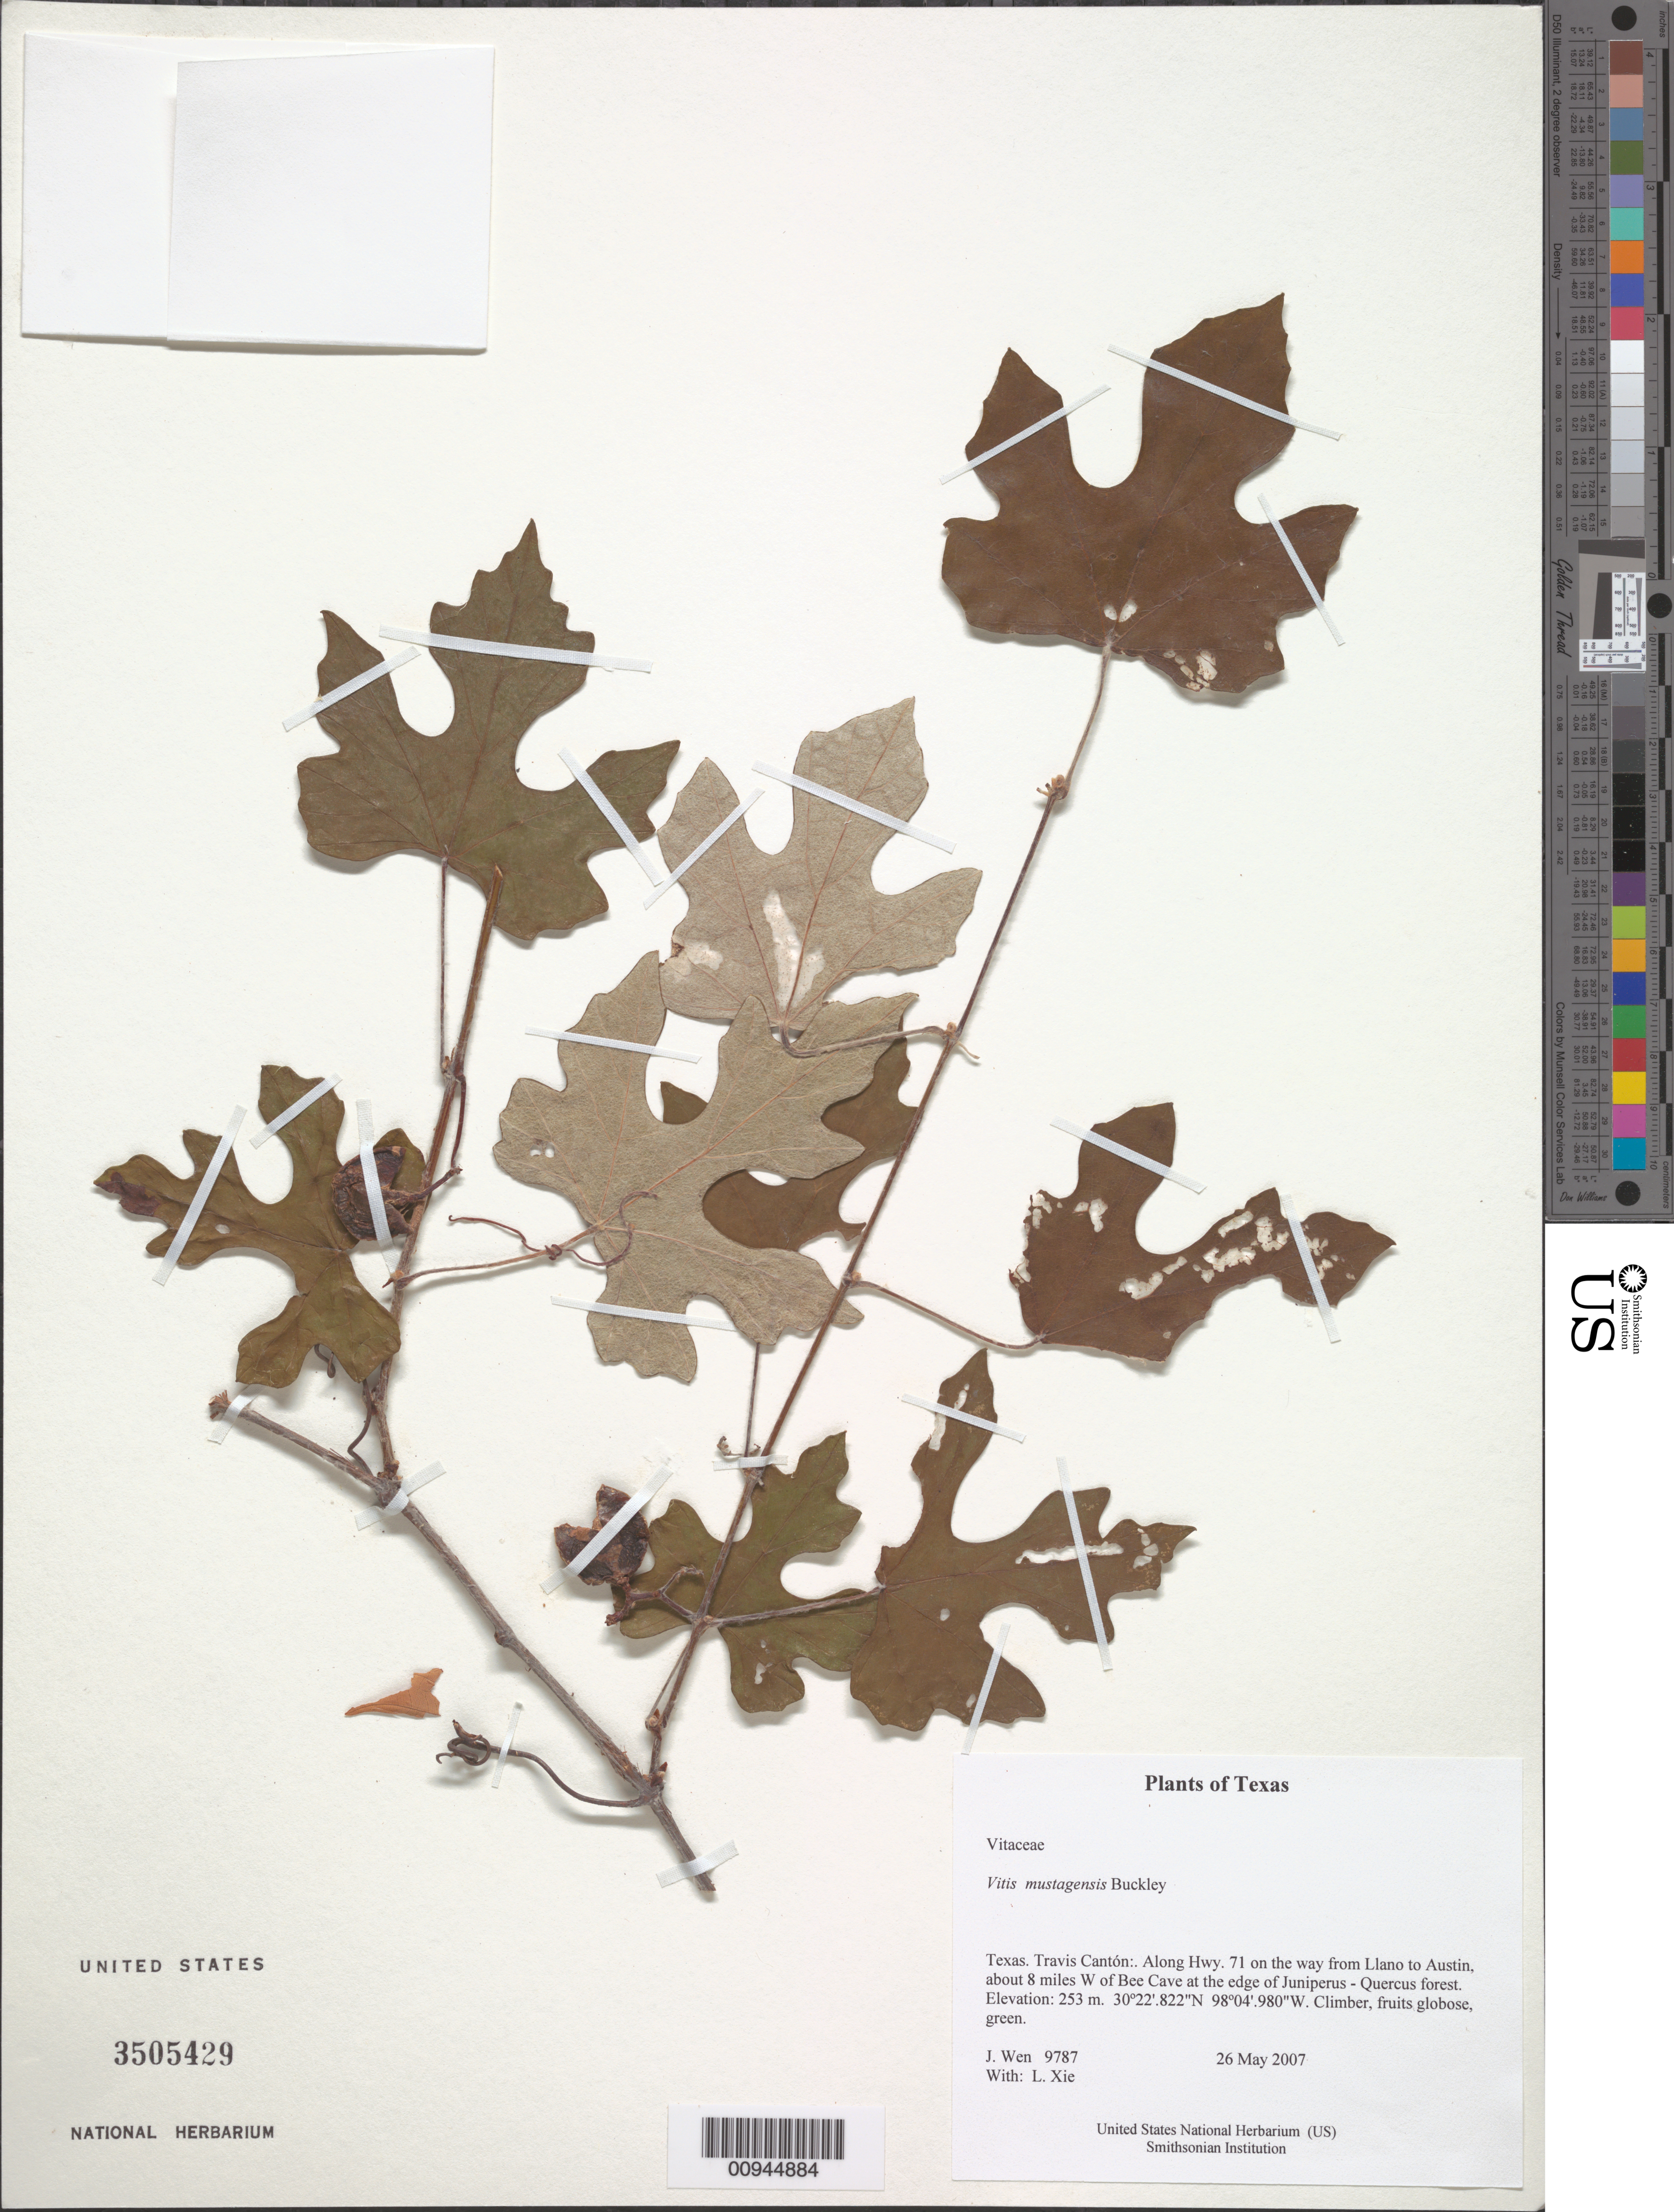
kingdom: Plantae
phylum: Tracheophyta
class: Magnoliopsida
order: Vitales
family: Vitaceae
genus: Vitis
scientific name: Vitis mustangensis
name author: Buckley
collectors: J. Wen & L. Xie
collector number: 9787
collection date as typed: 26 May 2007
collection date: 2007-05-26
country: United States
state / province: Texas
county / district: Travis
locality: Along Hwy. 71 on the way from Llano to Austin, about 8 miles W of Bee Cave at the edge of Juniperus - Quercus forest.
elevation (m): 253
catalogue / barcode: US 3505429